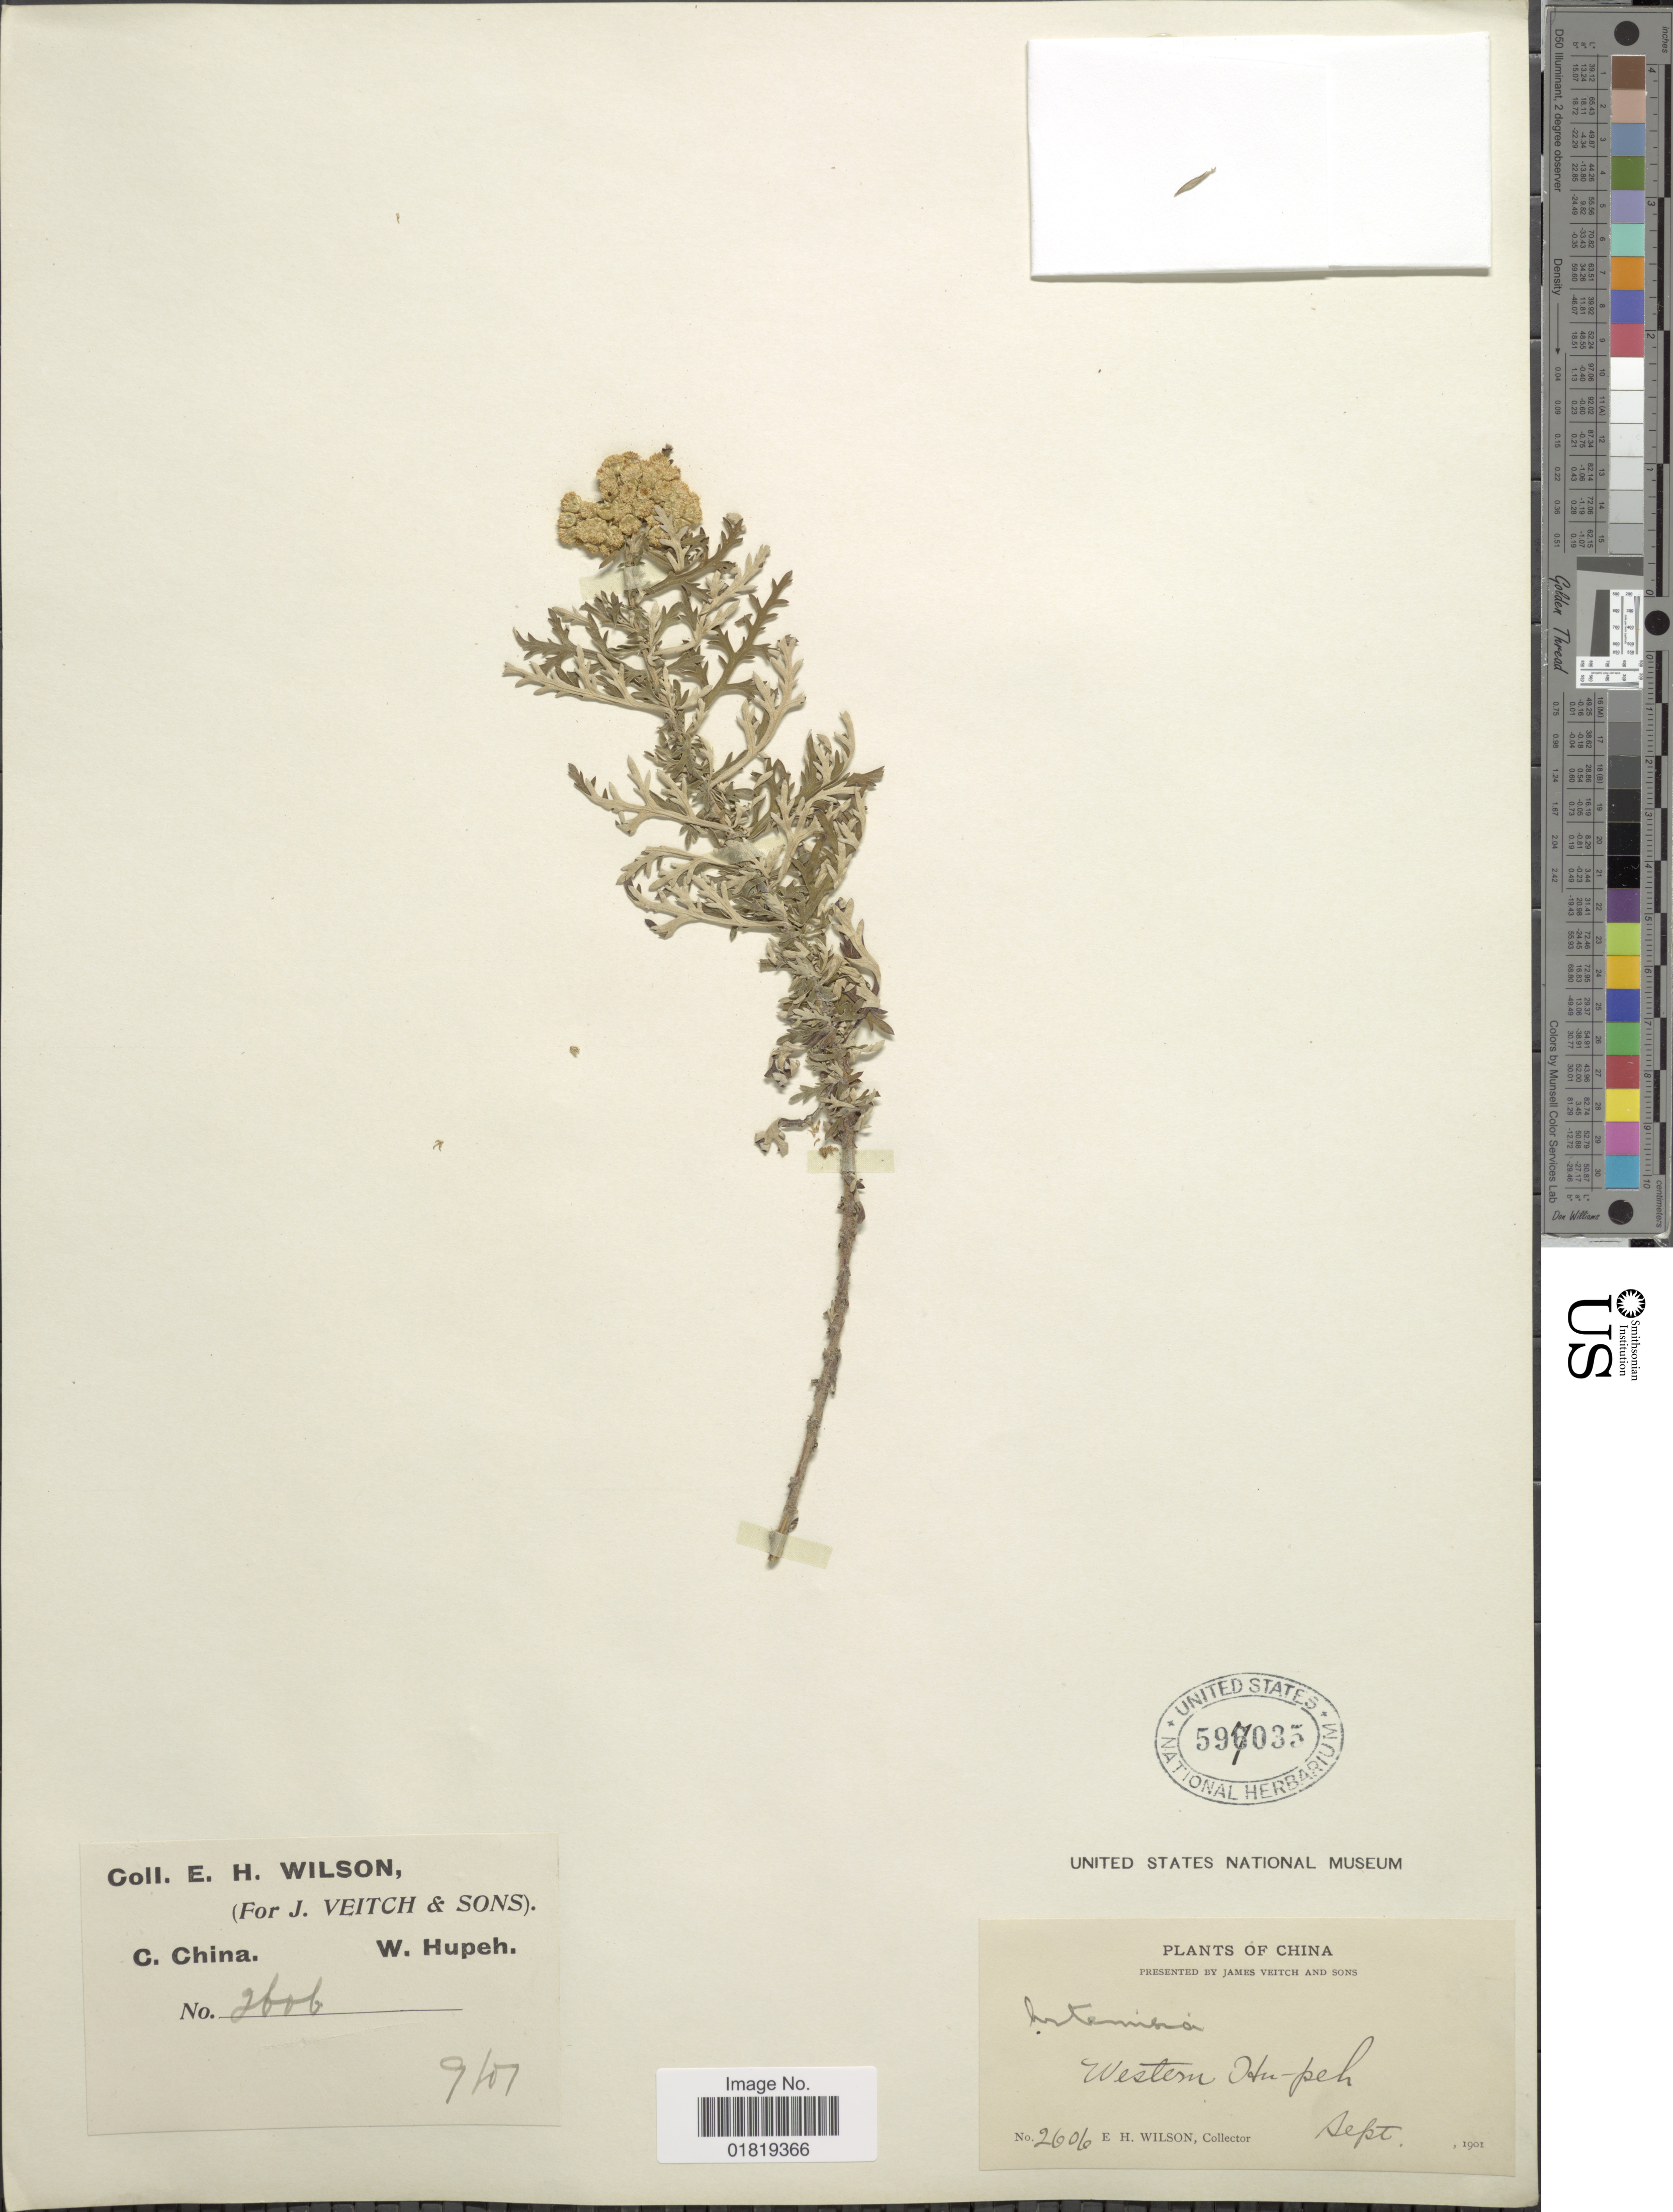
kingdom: Plantae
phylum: Tracheophyta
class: Magnoliopsida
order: Asterales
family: Asteraceae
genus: Artemisia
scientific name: Artemisia sp.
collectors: E. Wilson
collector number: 2606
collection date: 1901-09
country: China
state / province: Hubei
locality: Western Hu-peh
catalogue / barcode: US 597035